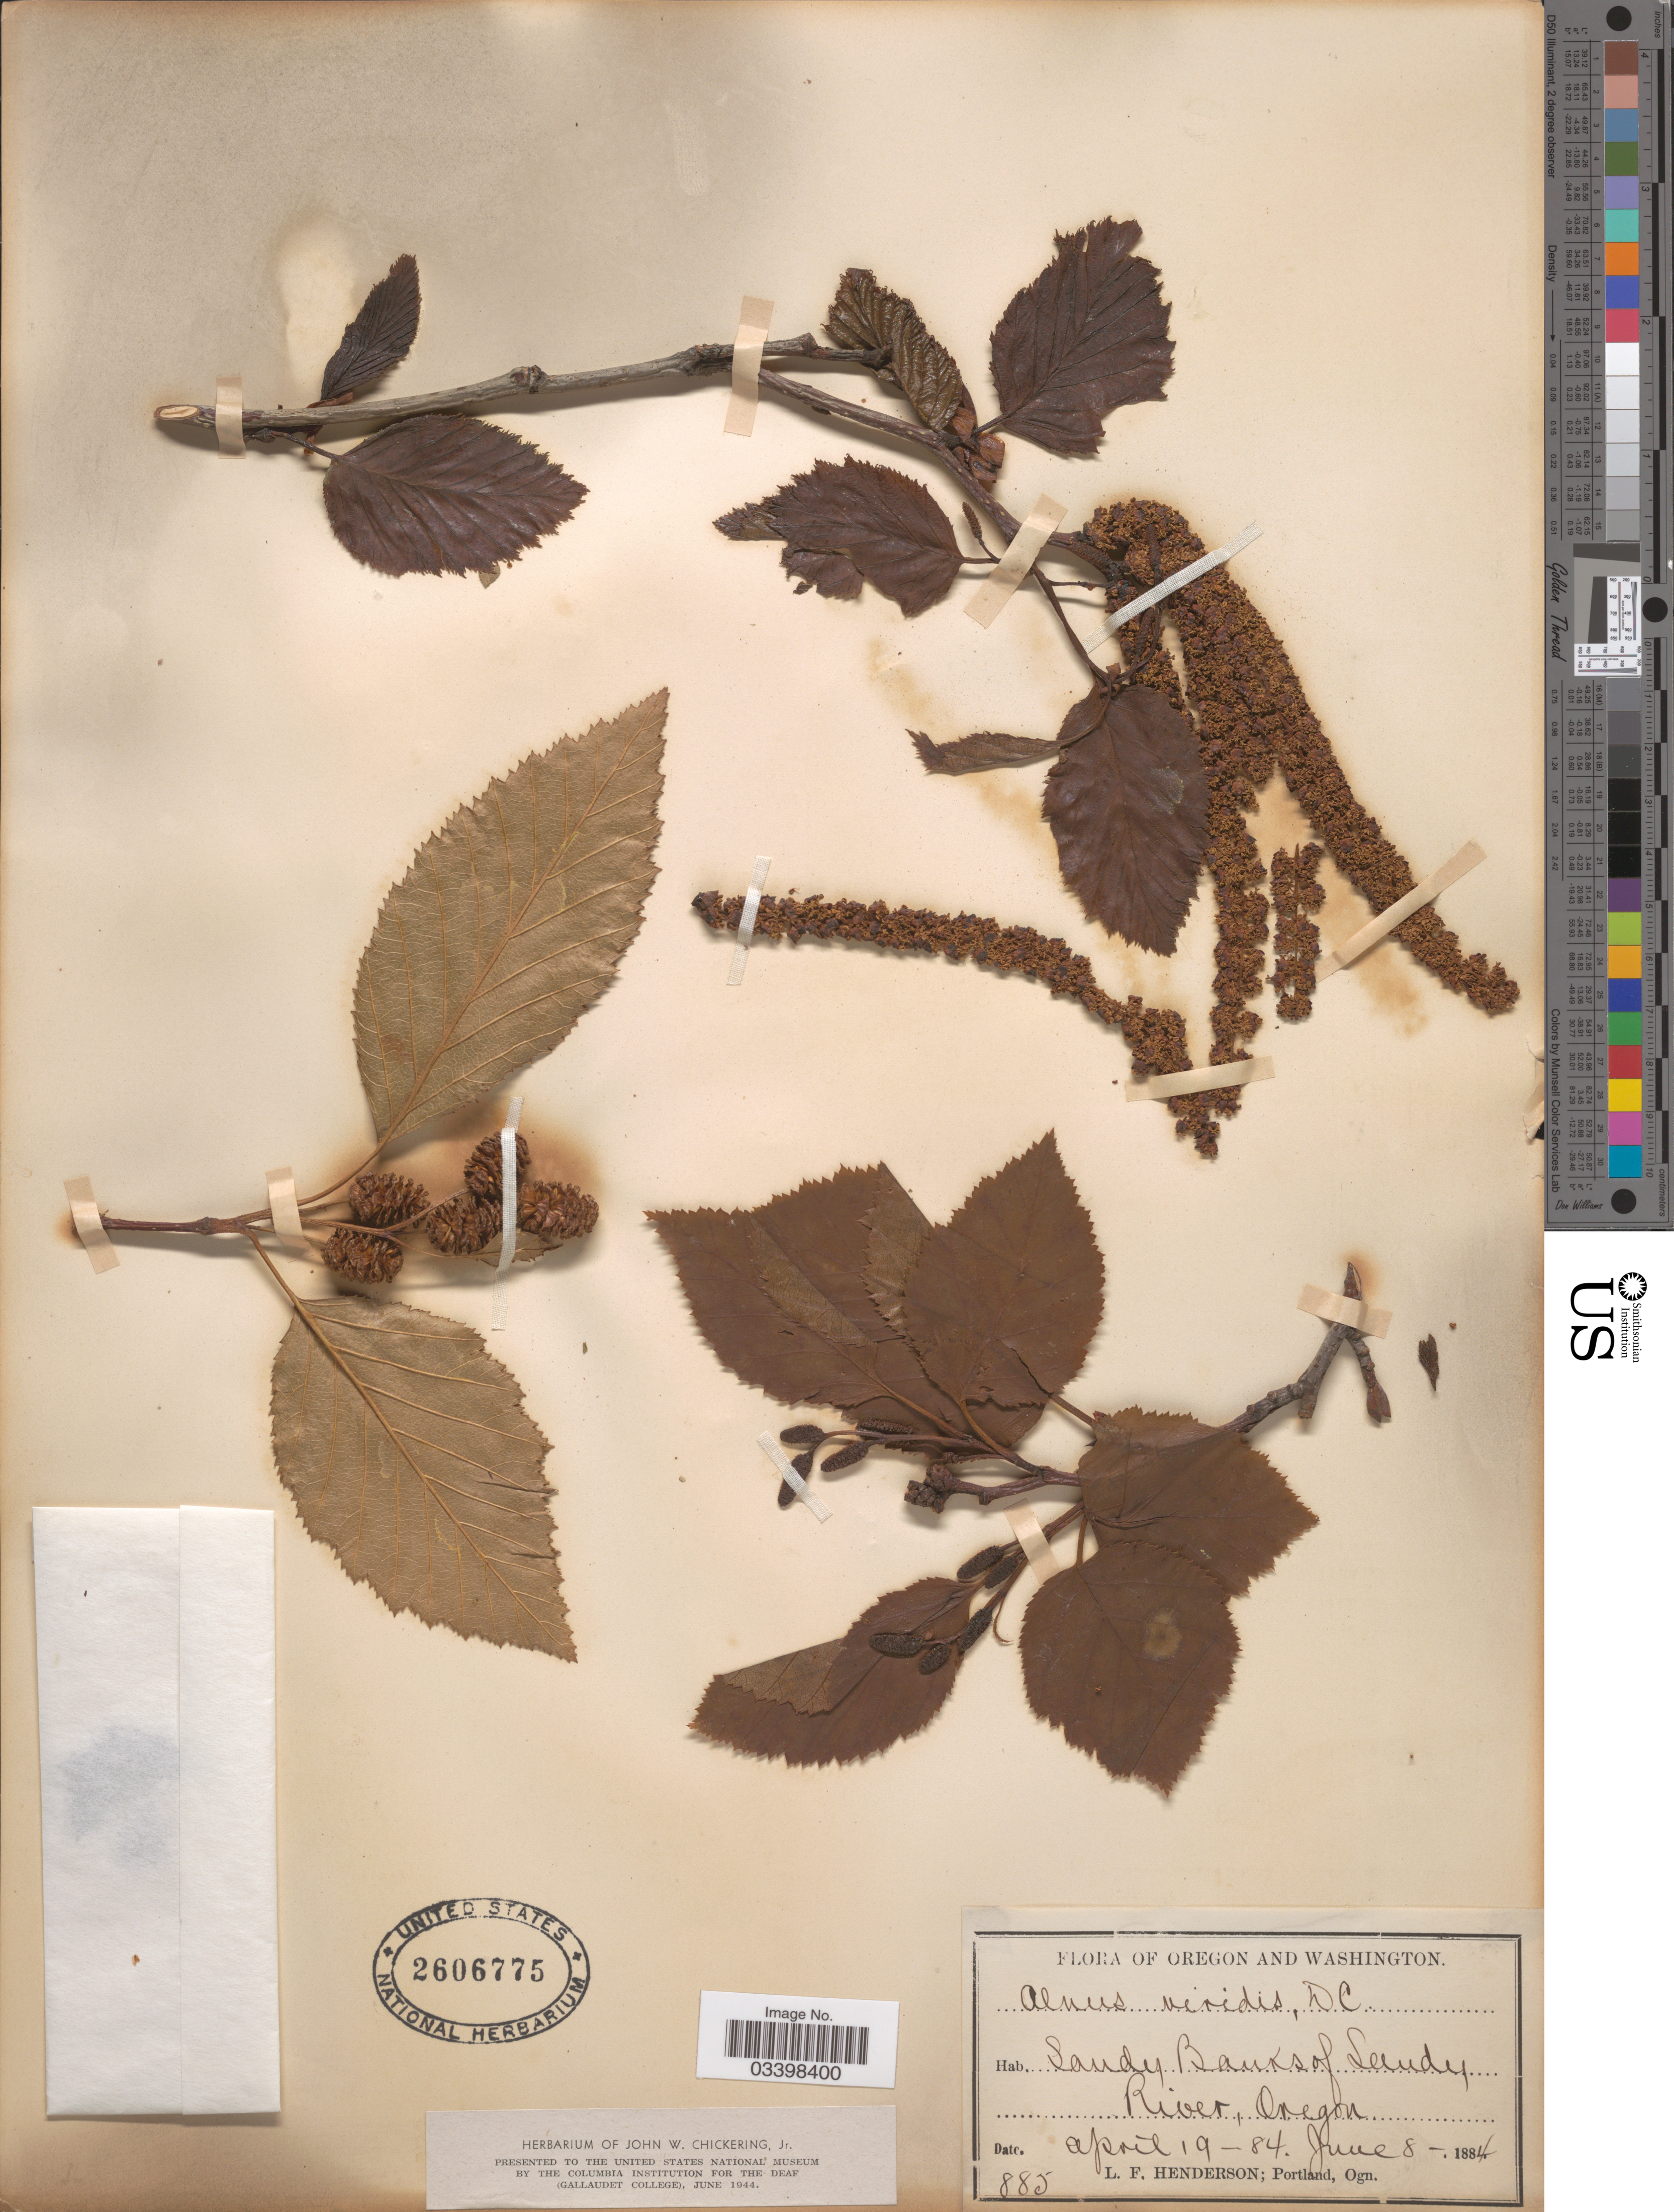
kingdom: Plantae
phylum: Tracheophyta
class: Magnoliopsida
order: Fagales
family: Betulaceae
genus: Alnus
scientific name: Alnus viridis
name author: (Chaix) DC.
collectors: L. Henderson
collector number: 885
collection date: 1884-04-19/1884-06-08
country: United States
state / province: Oregon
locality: Sandy Banks of Sandy River.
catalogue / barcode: US 2606775